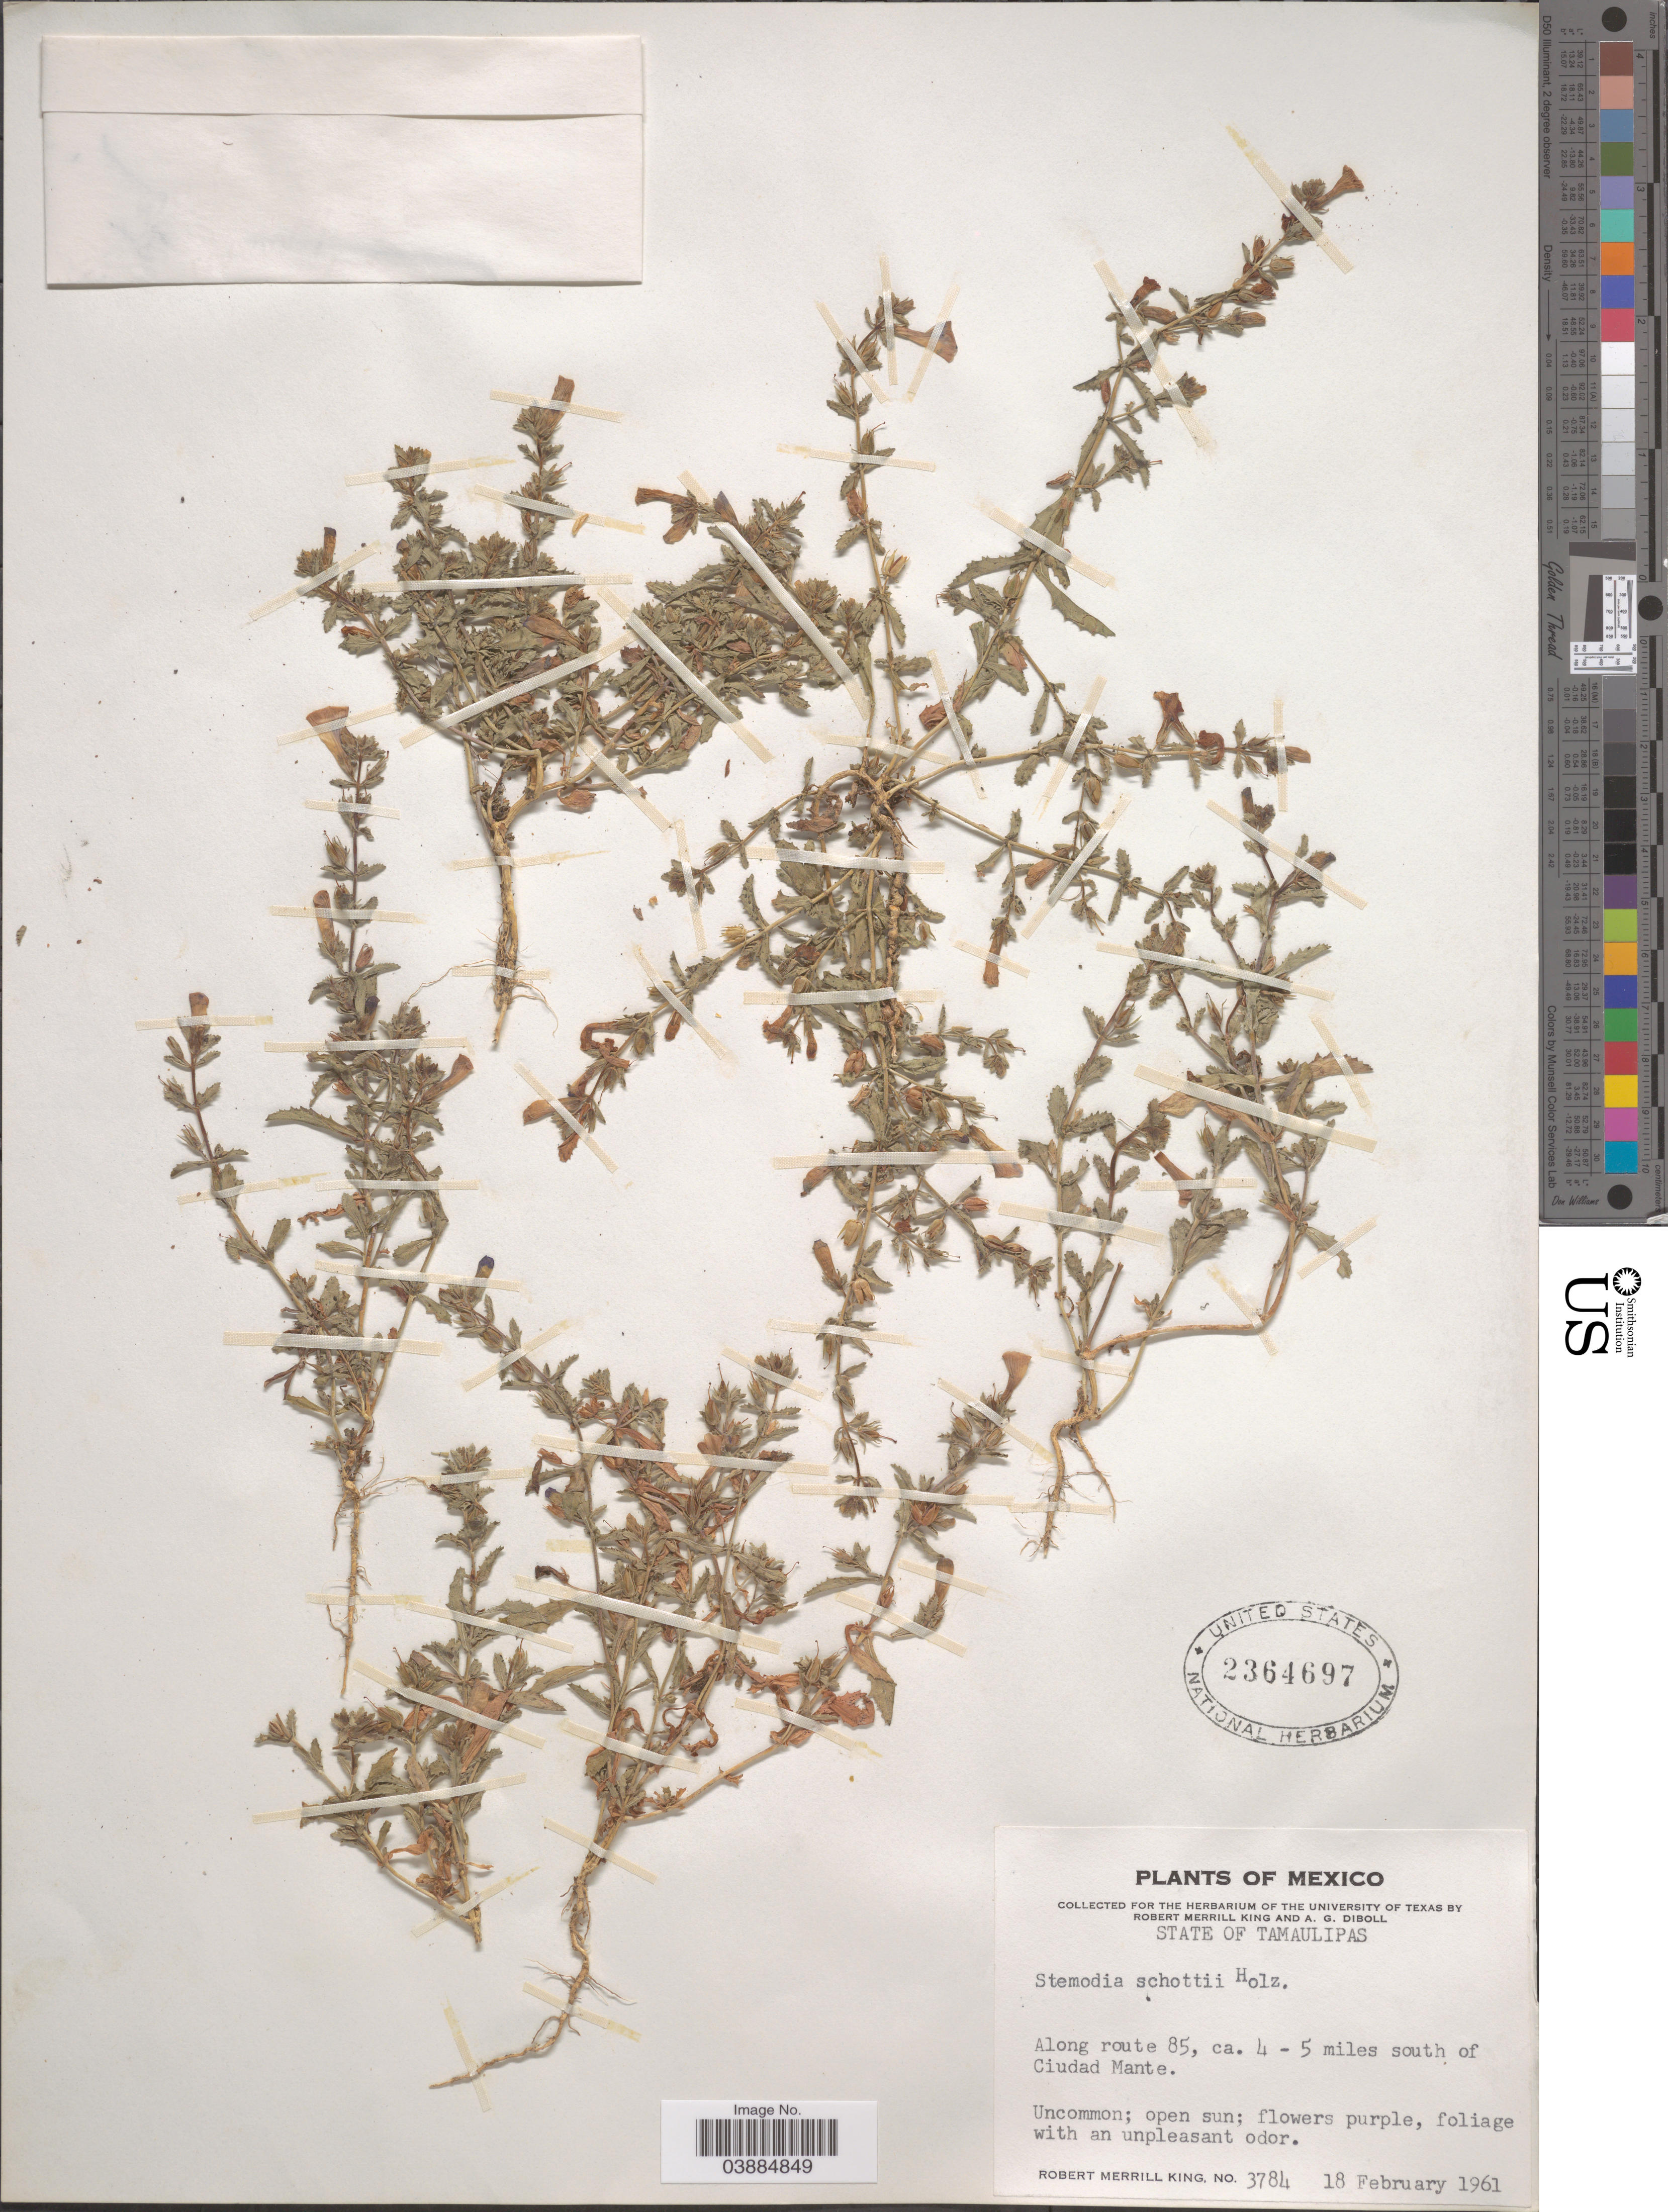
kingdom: Plantae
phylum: Tracheophyta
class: Magnoliopsida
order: Lamiales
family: Plantaginaceae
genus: Stemodia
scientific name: Stemodia schottii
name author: Holz.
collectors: R. M. King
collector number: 3784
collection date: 1961-02-18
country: Mexico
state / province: Tamaulipas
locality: Along route 85, ca. 4 - 5 miles south of Ciudad Mante.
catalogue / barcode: US 2364697